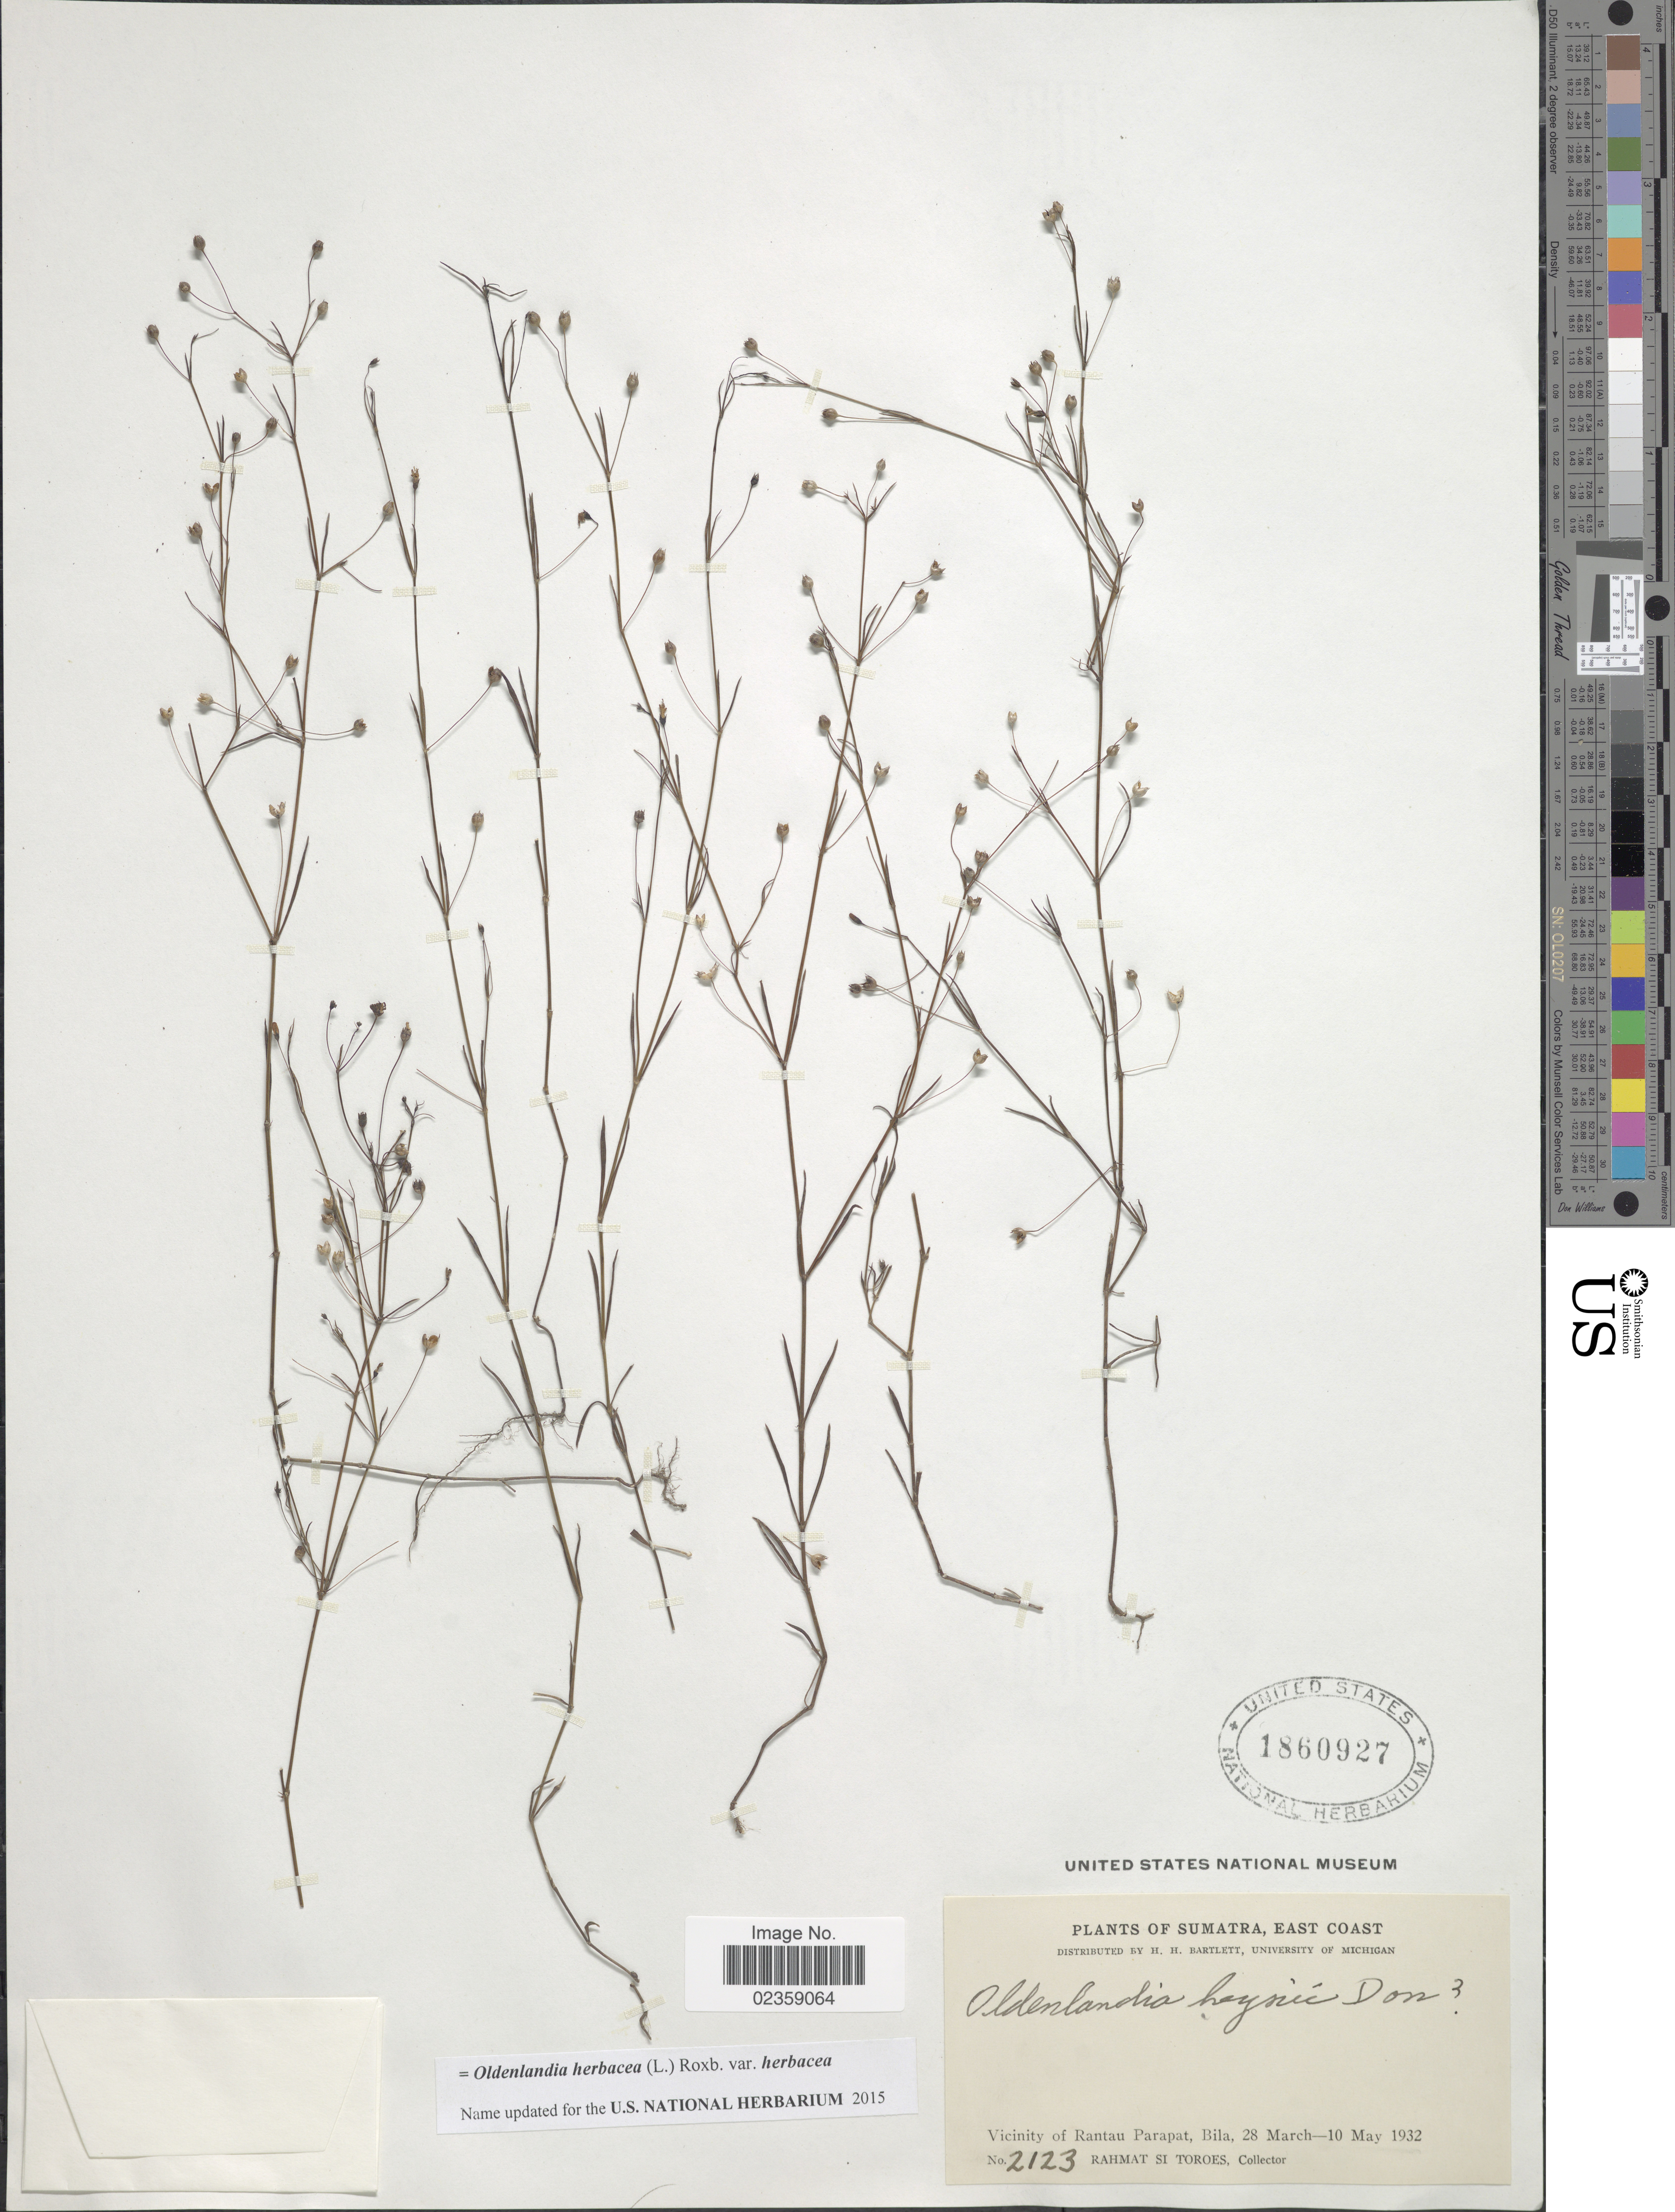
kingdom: Plantae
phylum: Tracheophyta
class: Magnoliopsida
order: Gentianales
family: Rubiaceae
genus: Oldenlandia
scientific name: Oldenlandia herbacea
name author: (L.) Roxb.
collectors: Rahmat Si Boeea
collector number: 2123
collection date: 1932-03-28/1932-05-10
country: Indonesia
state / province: Sumatra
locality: Sumatra, East Coast. Vicinity of Rantau Parapat, Bila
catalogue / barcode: US 1860927